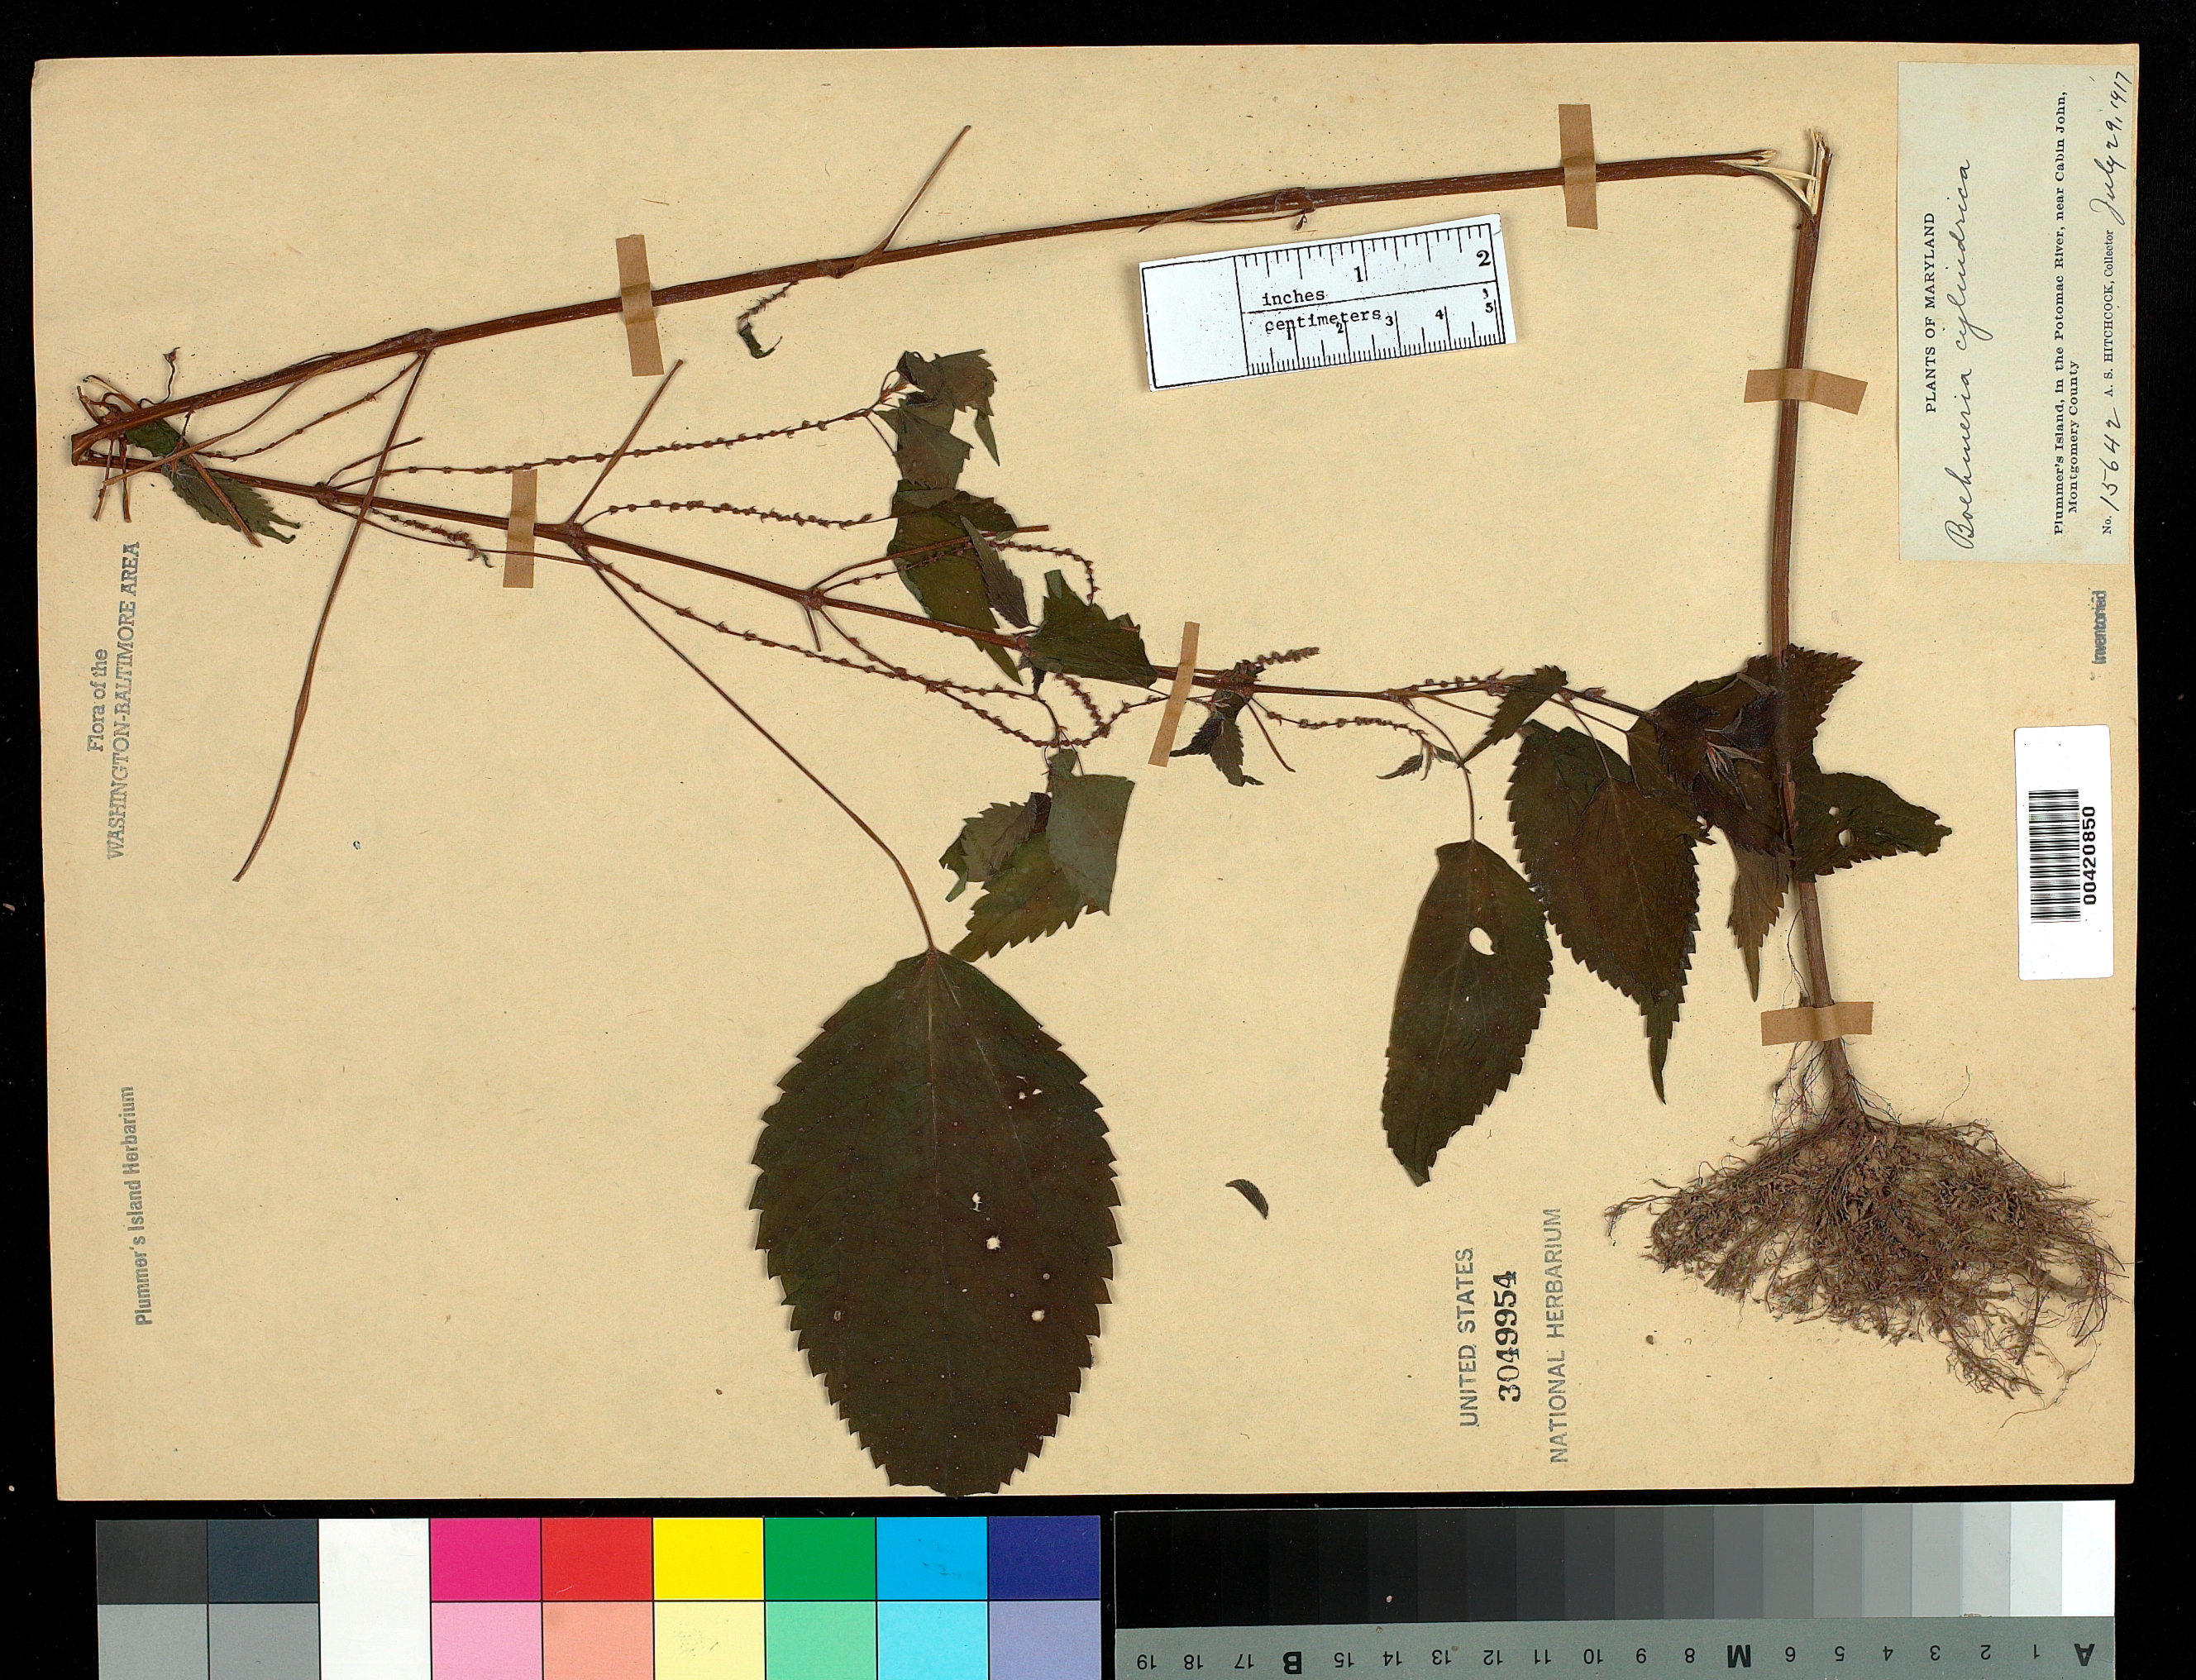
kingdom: Plantae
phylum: Tracheophyta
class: Magnoliopsida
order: Rosales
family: Urticaceae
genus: Boehmeria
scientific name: Boehmeria cylindrica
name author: (L.) Sw.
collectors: A. S. Hitchcock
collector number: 15642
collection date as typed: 29 Jul 1917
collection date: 1917-07-29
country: United States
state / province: Maryland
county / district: Montgomery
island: Plummers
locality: Plummer's Island C. & O. Canal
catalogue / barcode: US 3049954